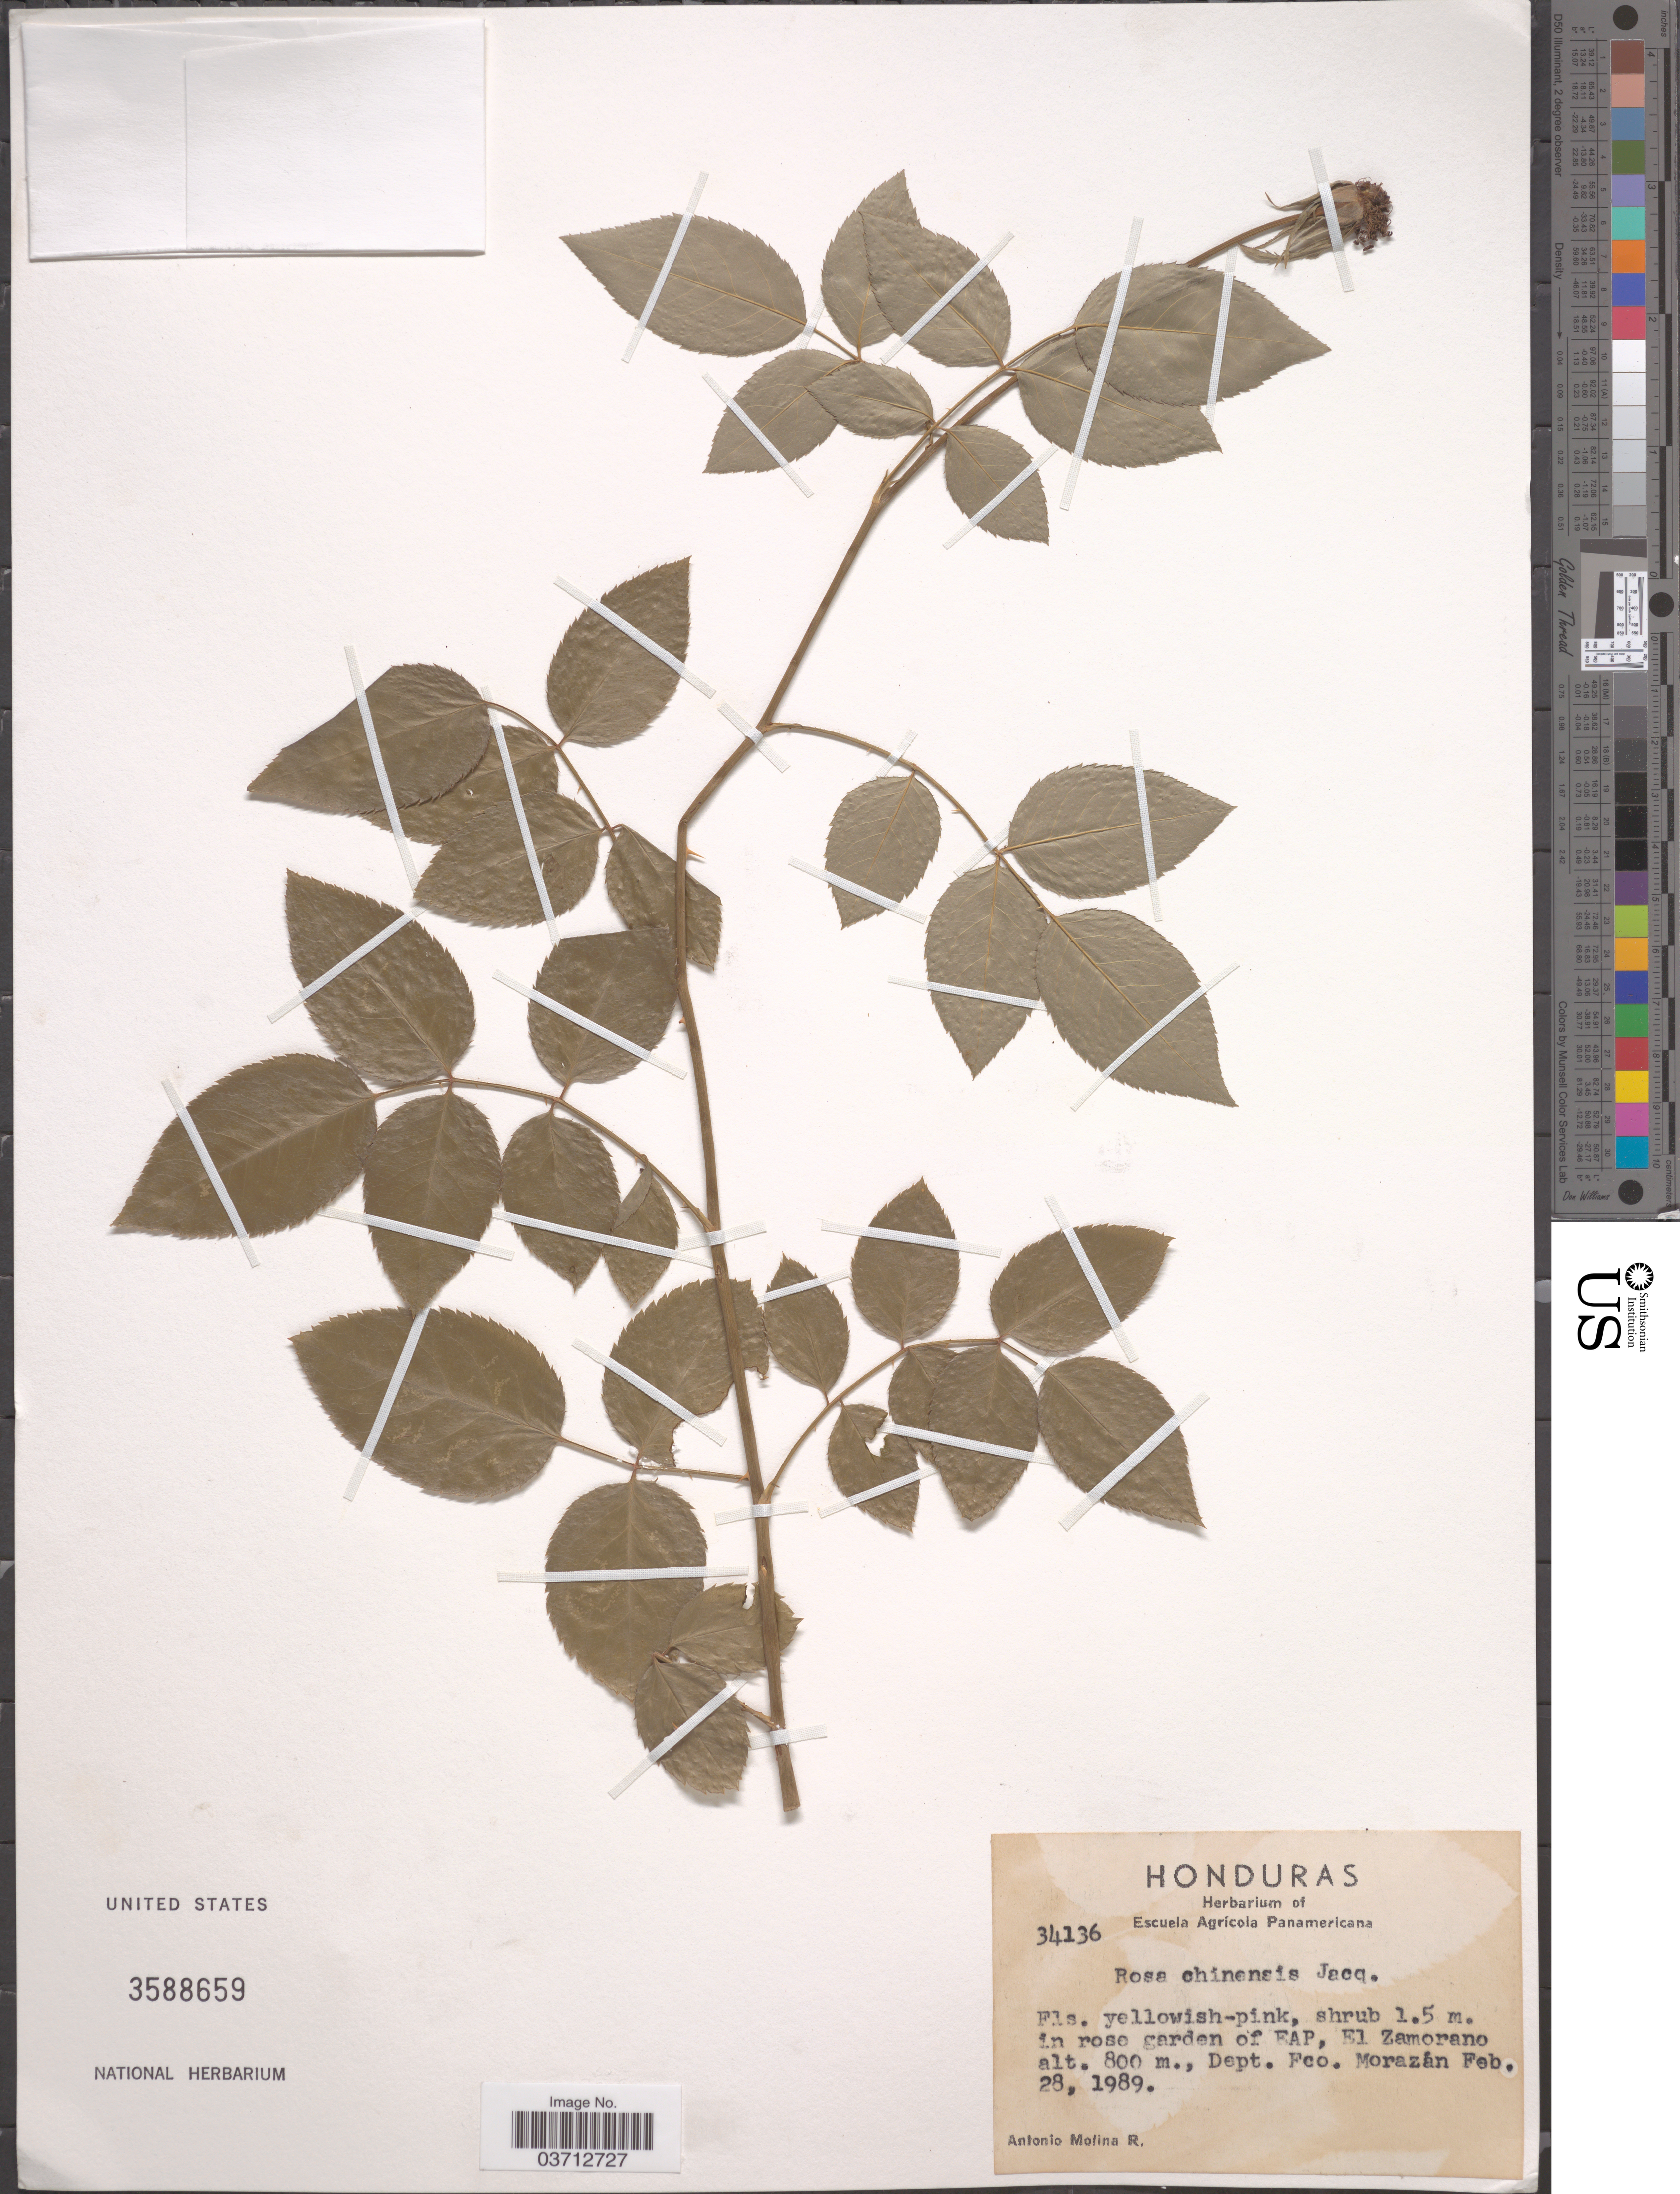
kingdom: Plantae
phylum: Tracheophyta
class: Magnoliopsida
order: Rosales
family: Rosaceae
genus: Rosa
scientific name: Rosa chinensis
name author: Jacq.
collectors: A. Molina R.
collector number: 34136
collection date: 1989-02-28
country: Honduras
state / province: Fco. Morazán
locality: Rose garden of EAP, El Zamorano, Dept. Fco. Morazán.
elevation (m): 800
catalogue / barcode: US 3588659